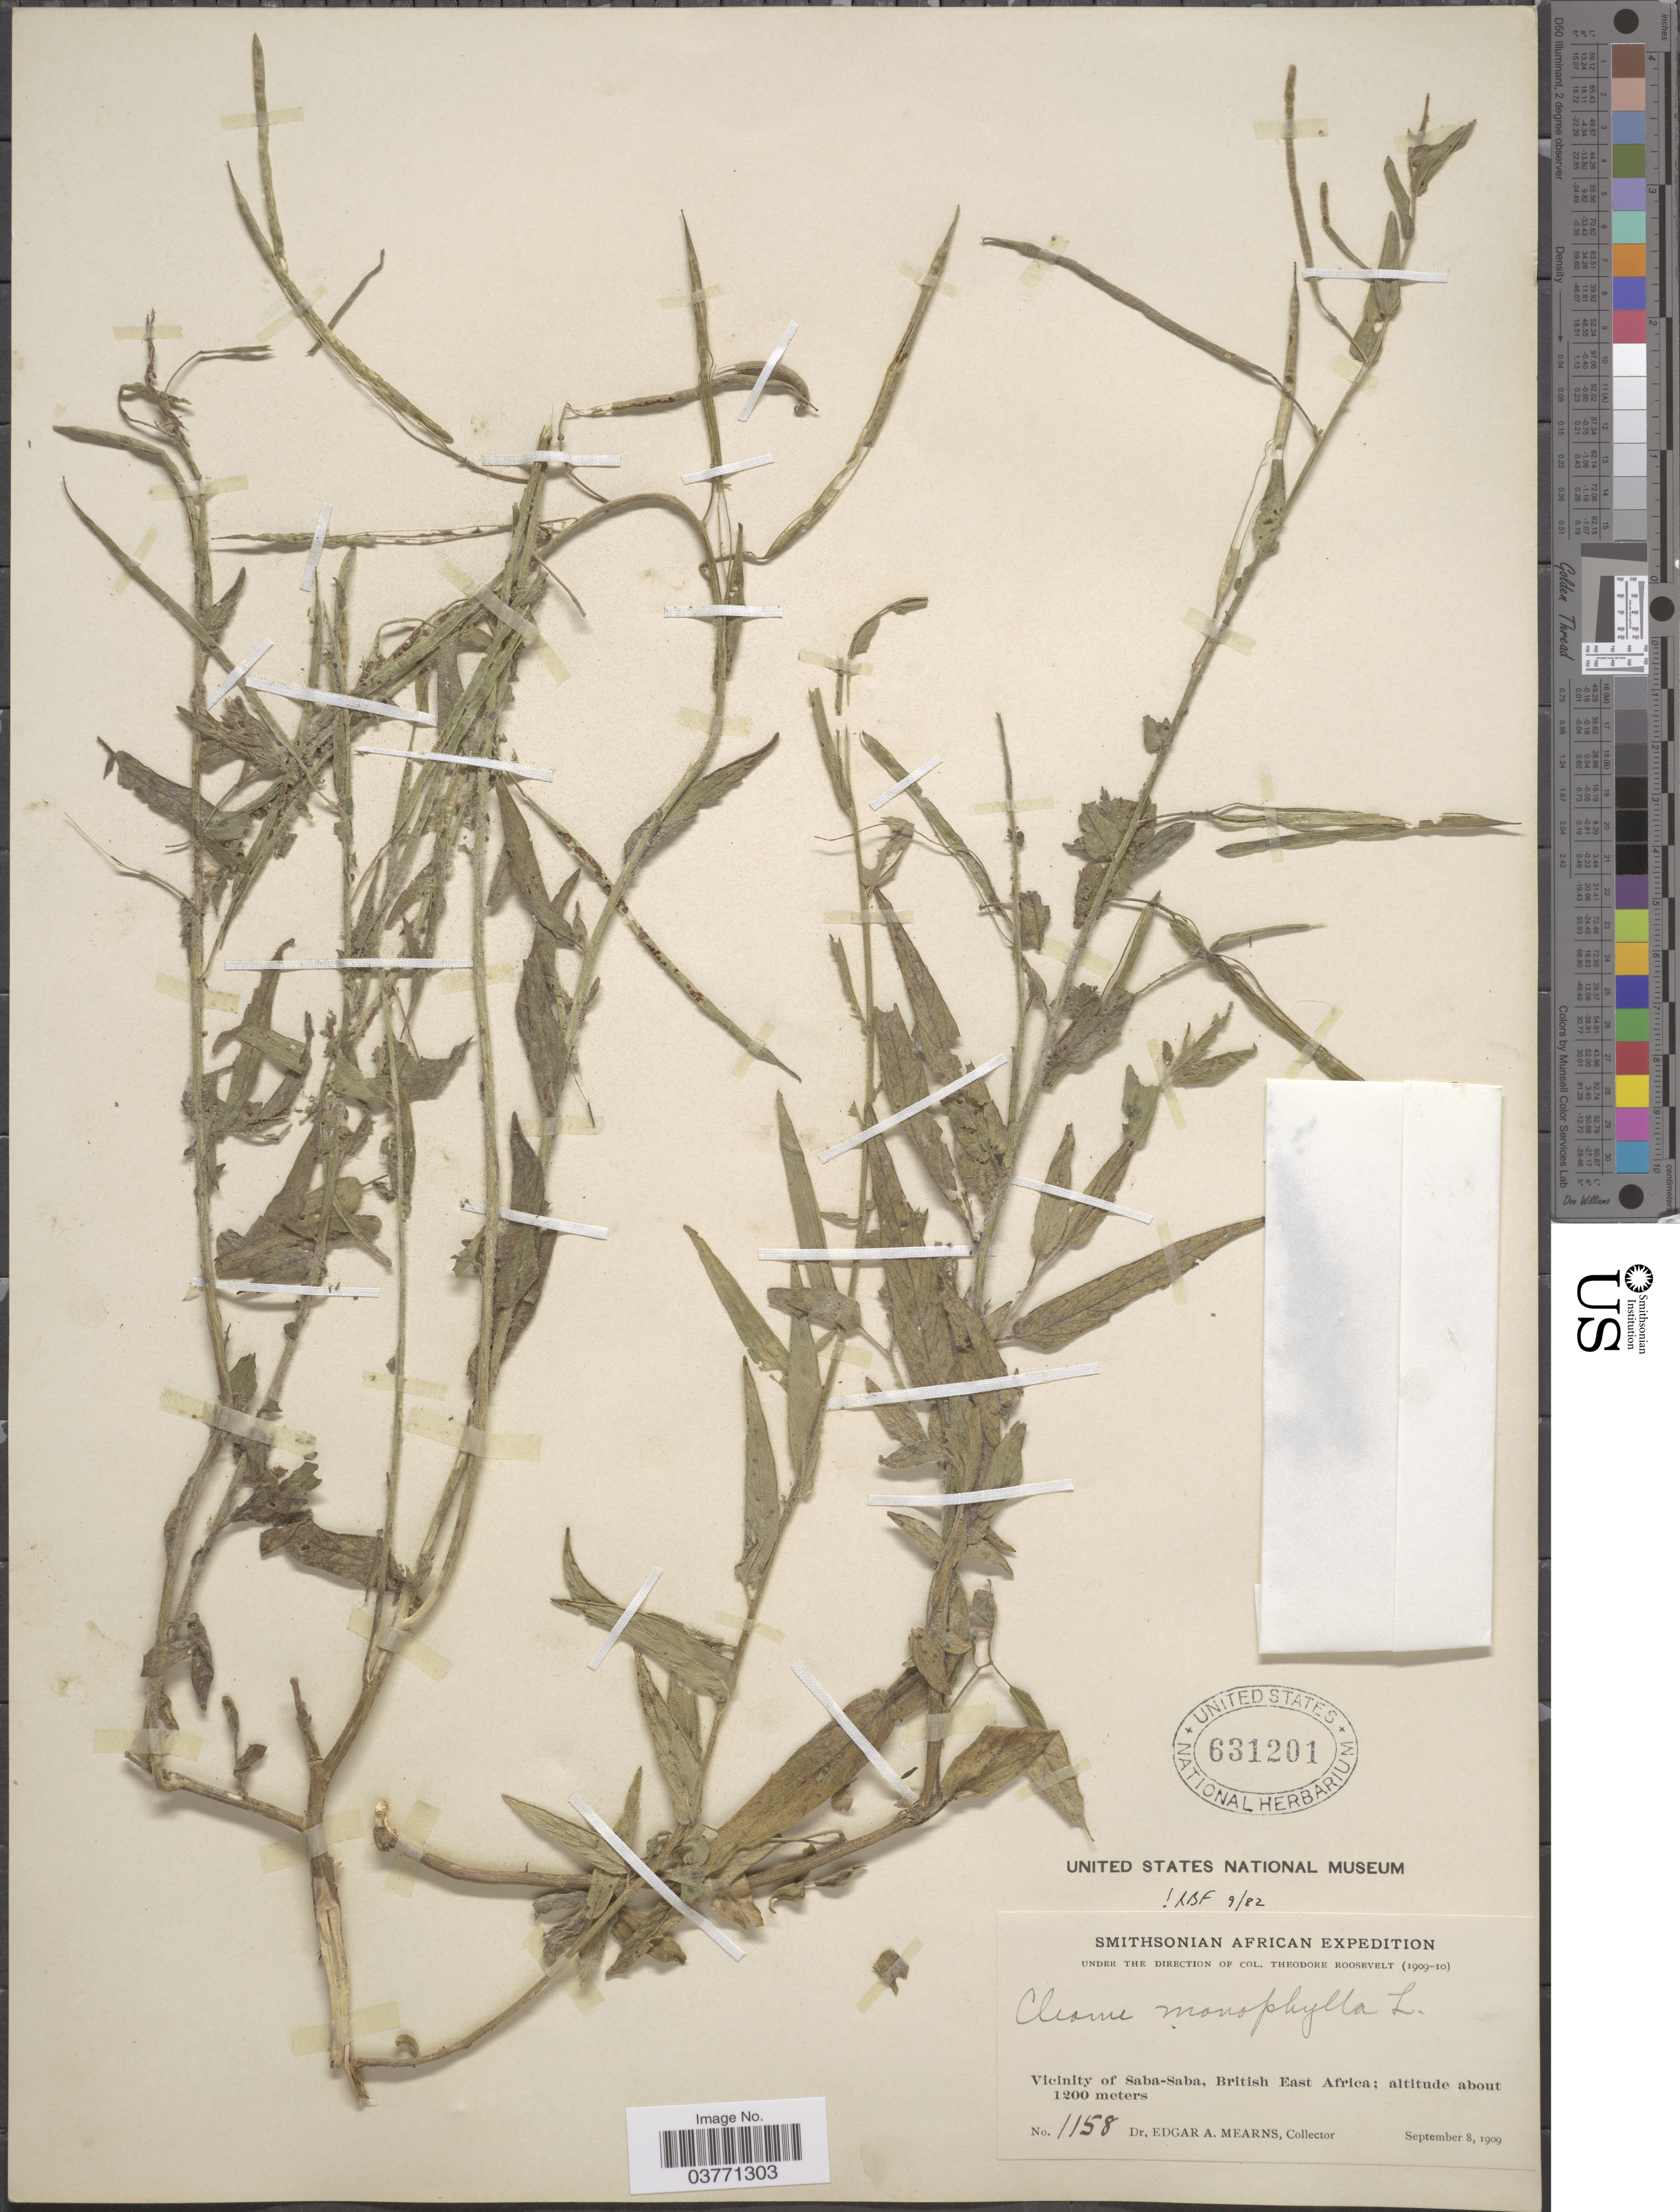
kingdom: Plantae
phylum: Tracheophyta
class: Magnoliopsida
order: Brassicales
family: Cleomaceae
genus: Sieruela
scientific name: Sieruela monophylla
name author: (L.) Roalson & J.C. Hall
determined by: Strong, M. T., (US), Smithsonian Institution - National Museum of Natural History (UNITED STATES)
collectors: E. A. Mearns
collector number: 1158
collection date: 1909-09-08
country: Kenya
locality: Vicinity of Saba-Saba, British East Africa.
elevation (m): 1200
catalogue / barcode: US 631201